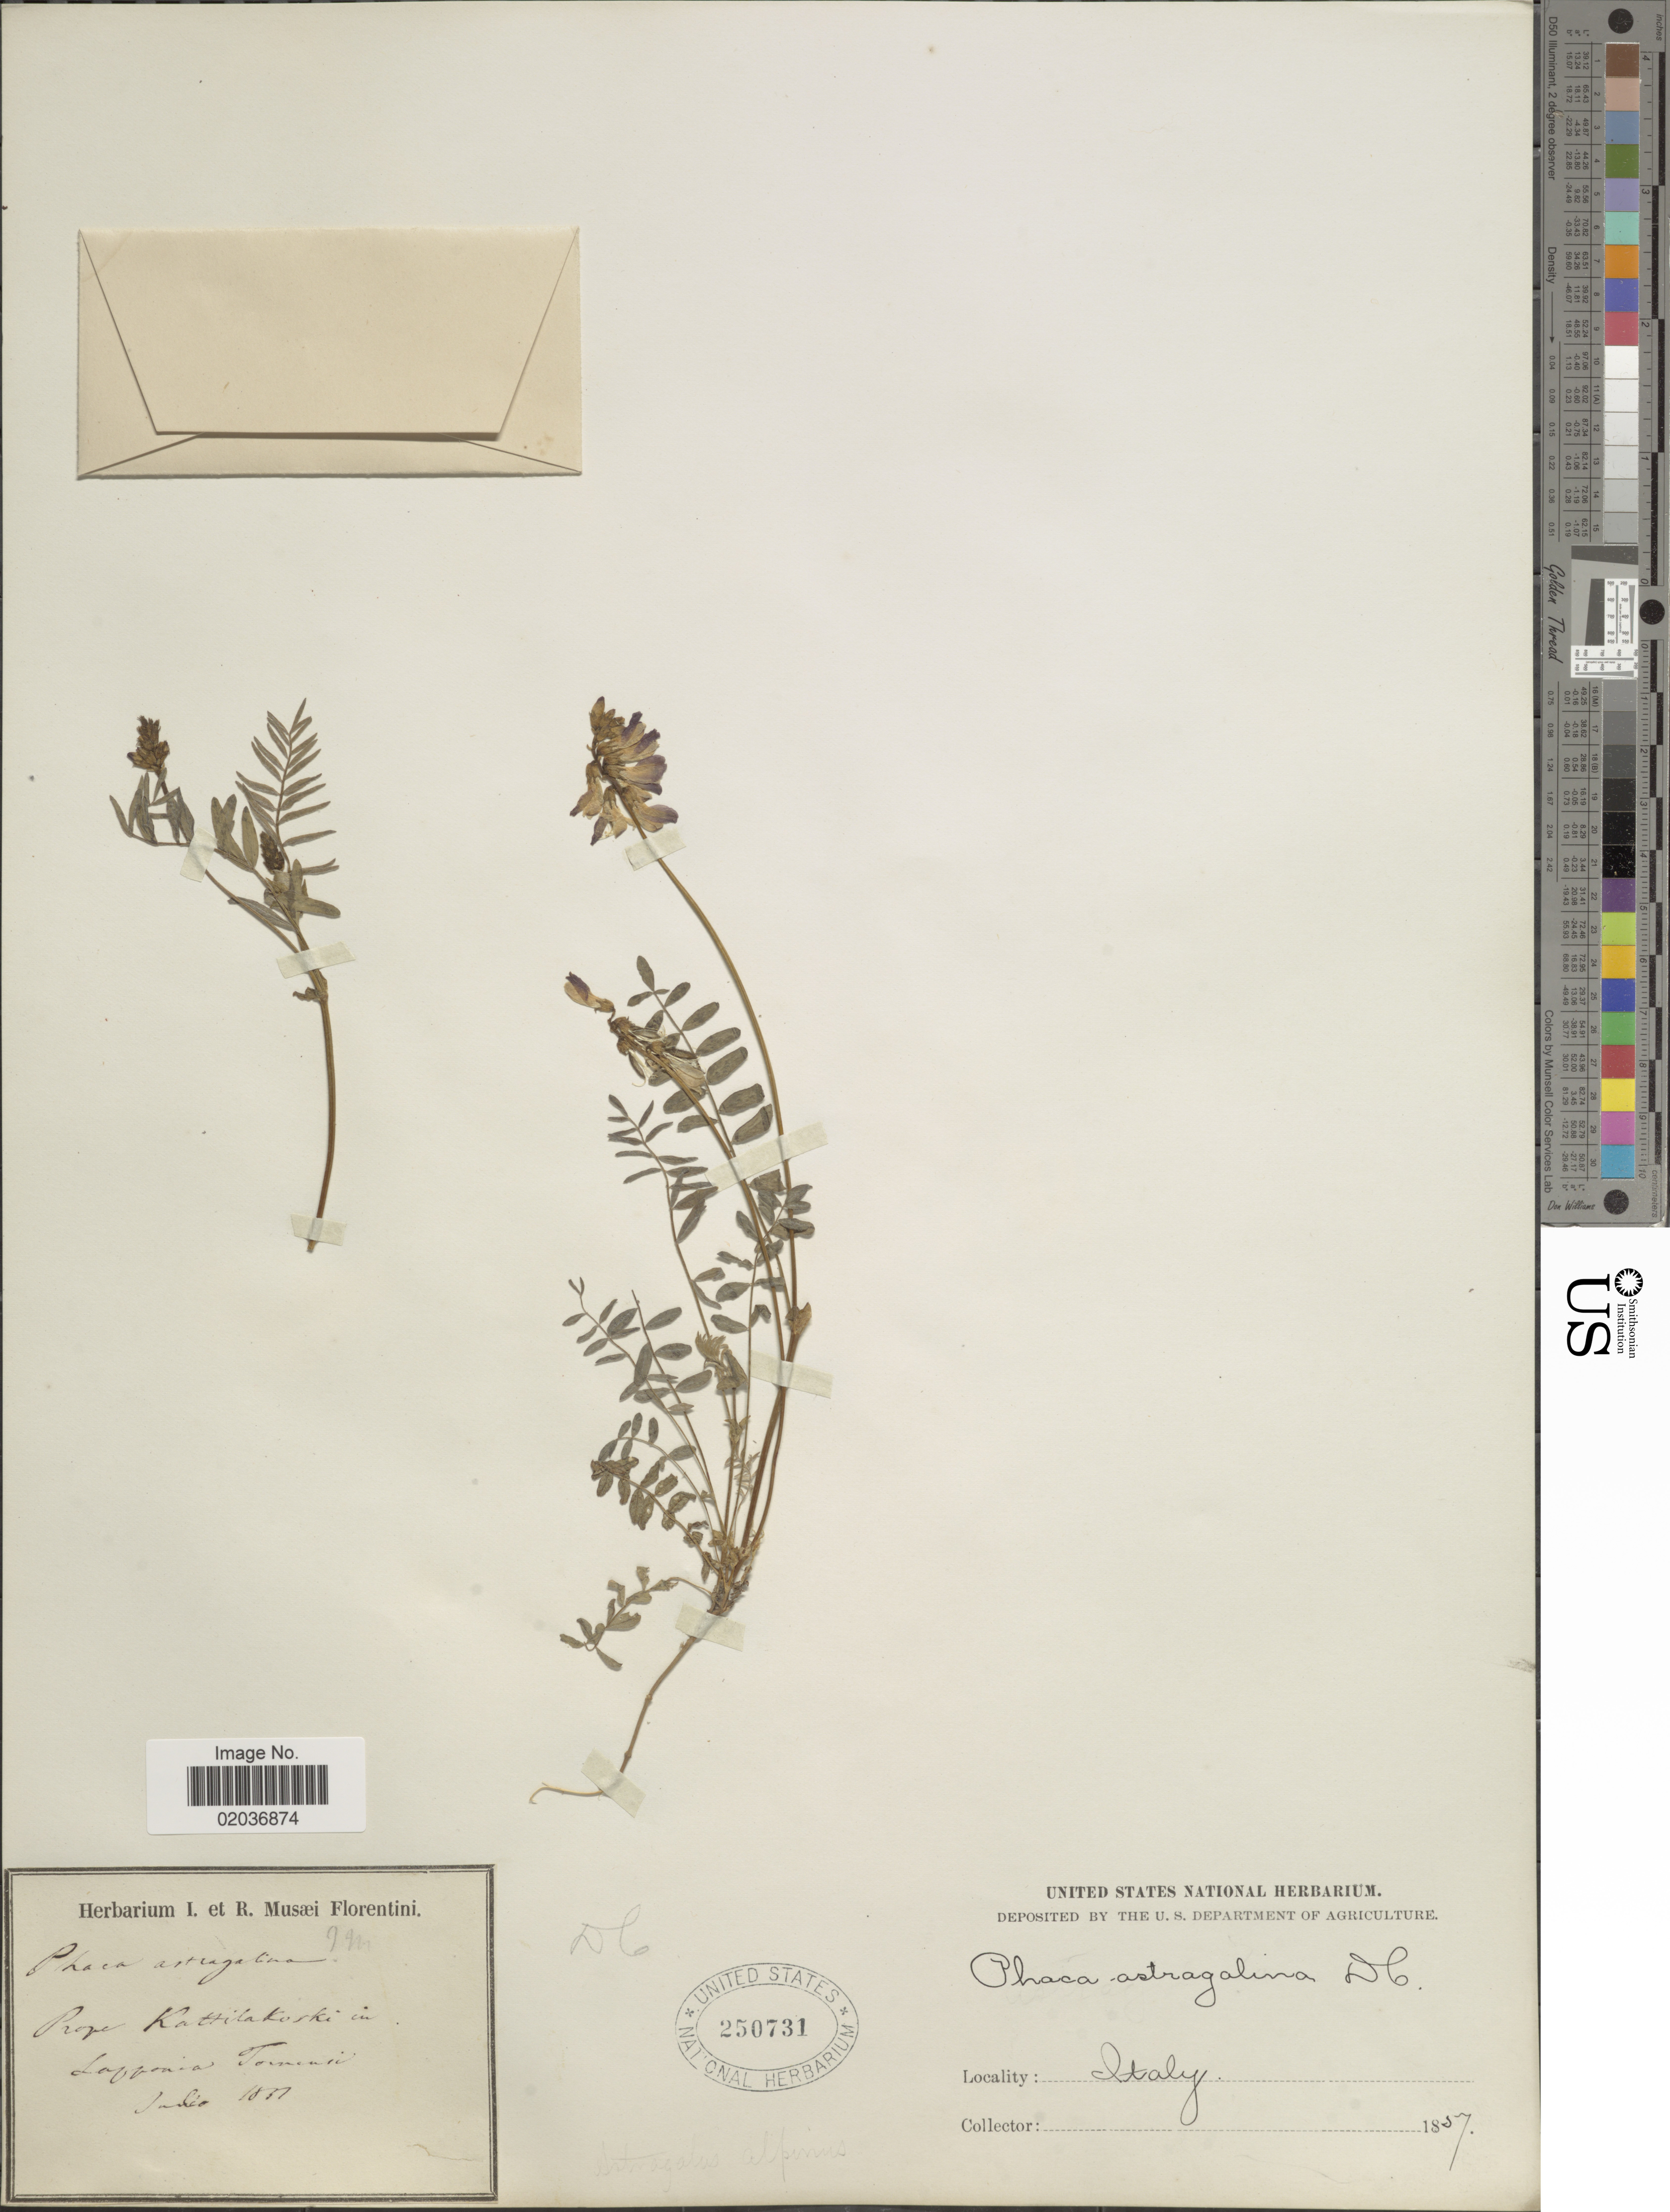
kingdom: Plantae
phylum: Tracheophyta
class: Magnoliopsida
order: Fabales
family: Fabaceae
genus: Astragalus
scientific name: Astragalus alpinus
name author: L.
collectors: ex herb. I. et R. Musaei Florentini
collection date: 1857-07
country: Italy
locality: Prope Kattilakorski in Lapponia [illegible text]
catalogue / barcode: US 250731